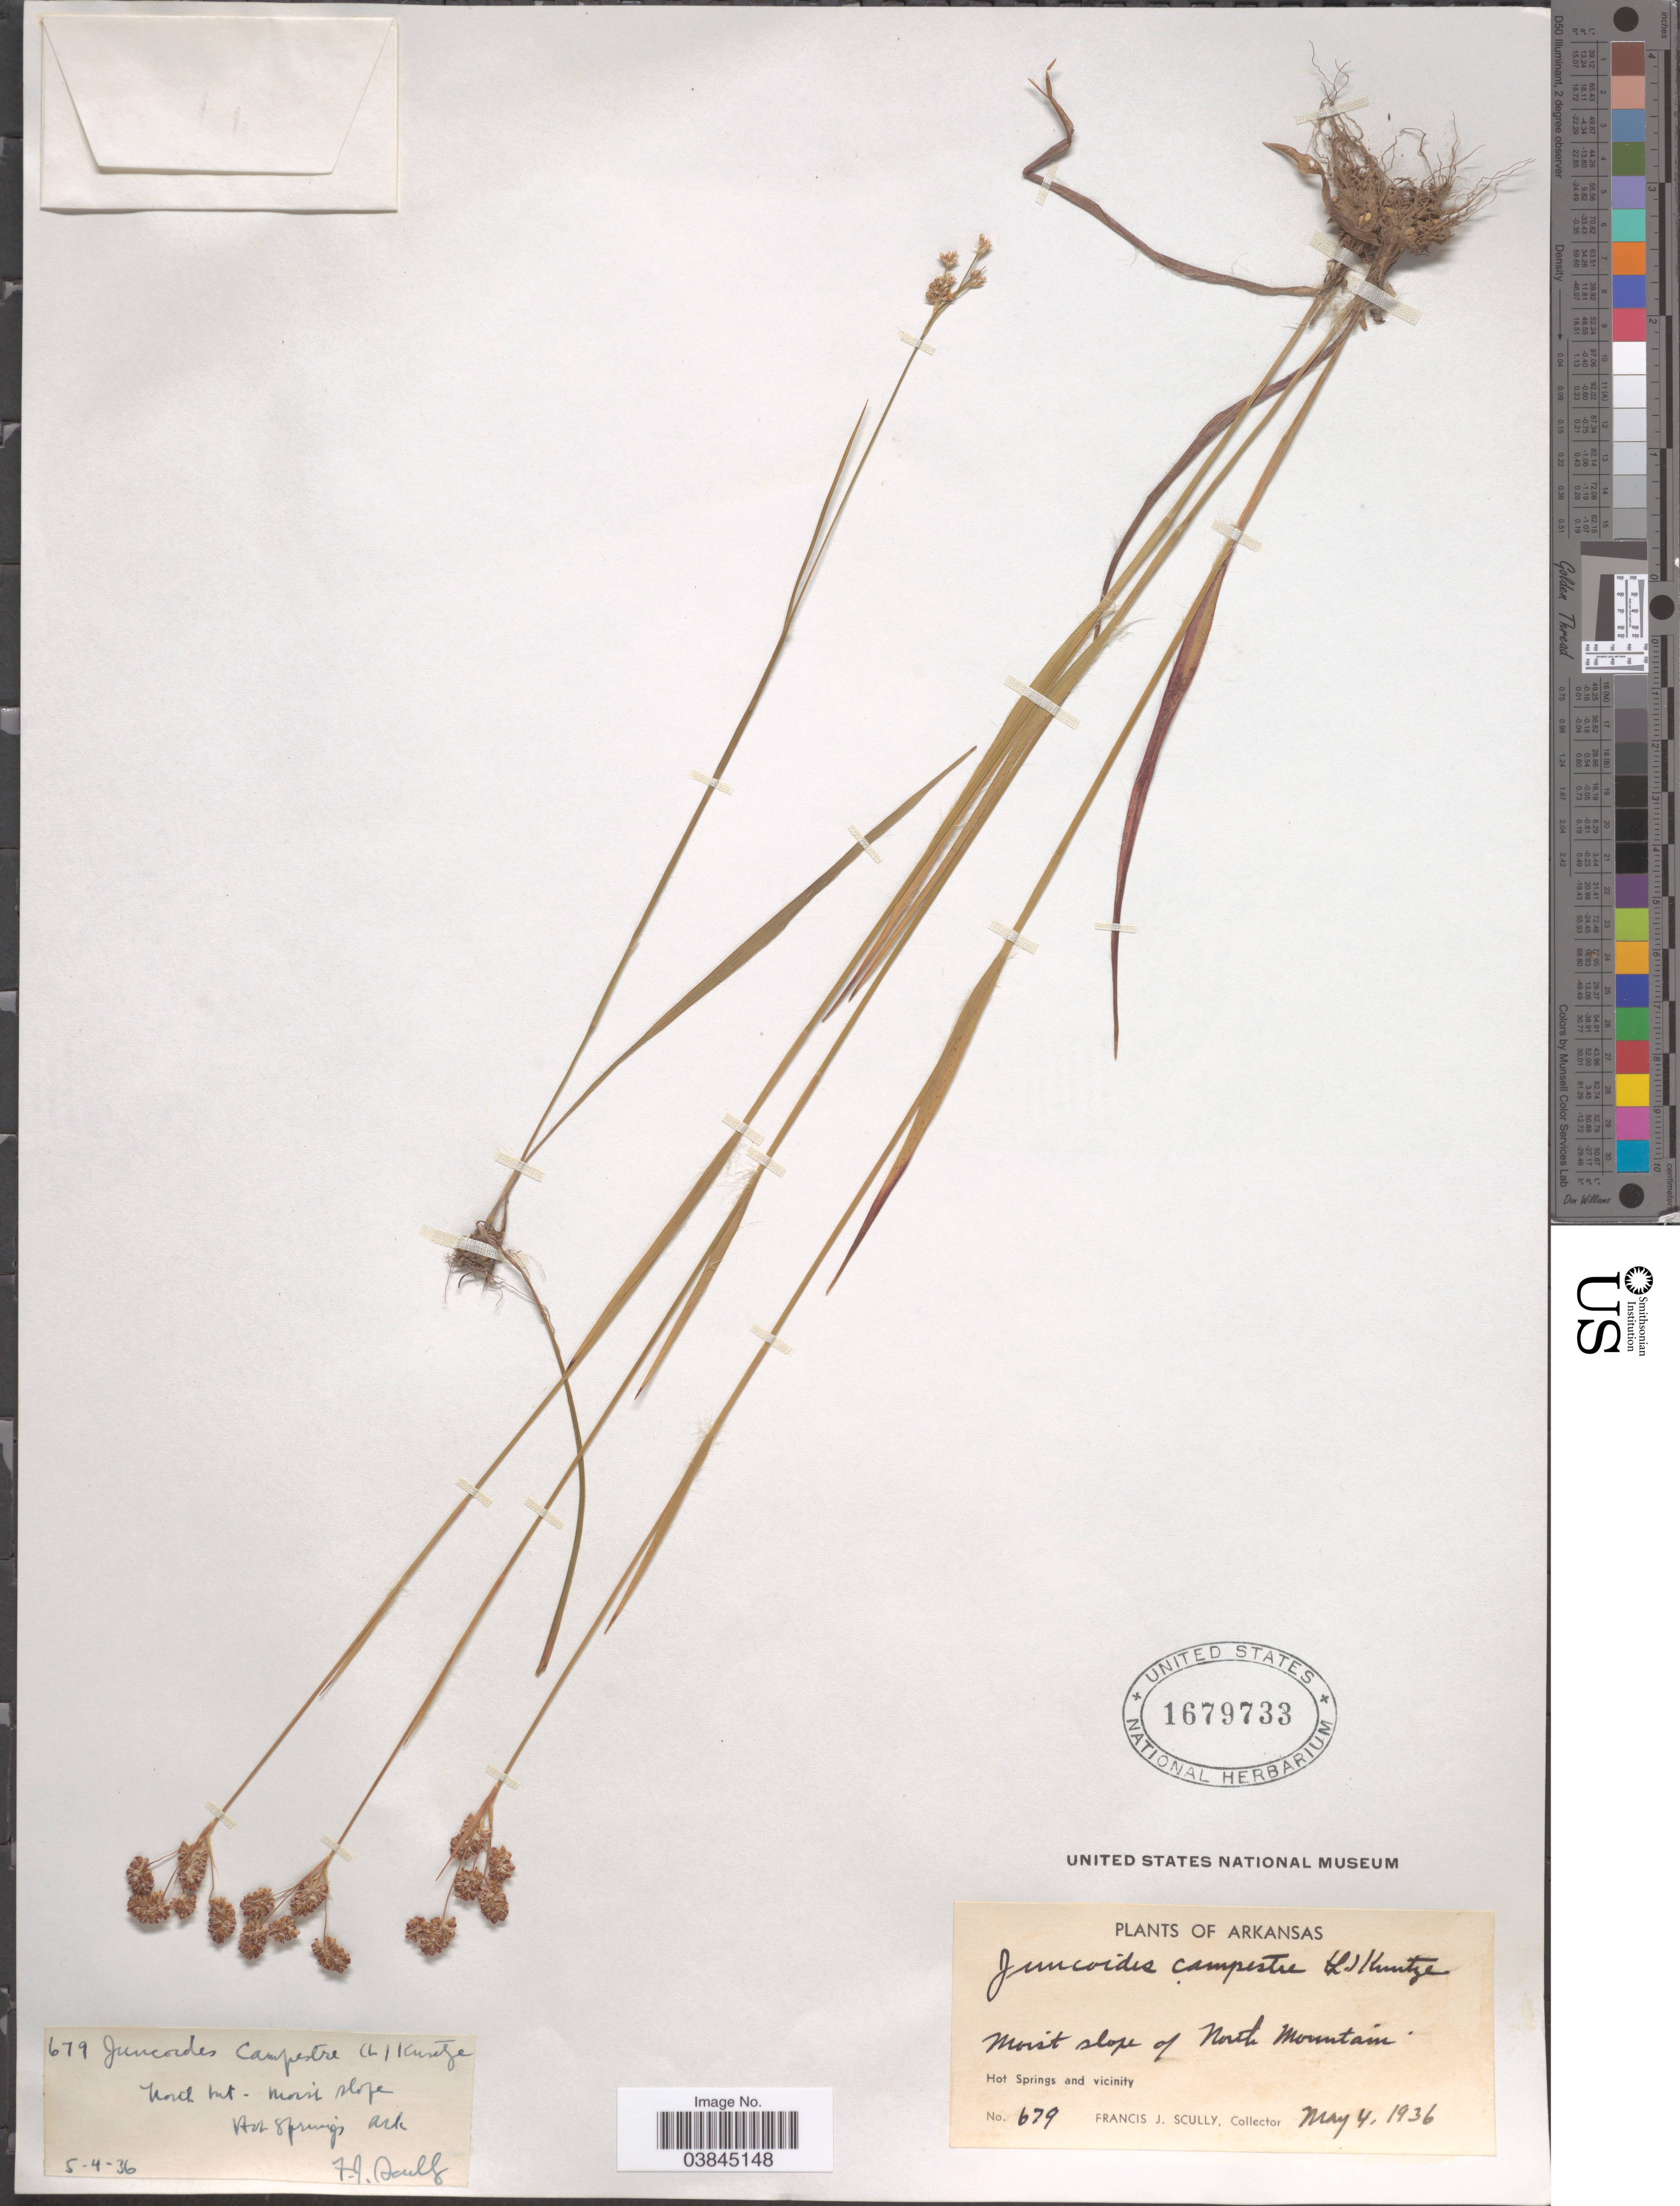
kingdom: Plantae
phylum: Tracheophyta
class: Liliopsida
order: Poales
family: Juncaceae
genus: Luzula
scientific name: Luzula bulbosa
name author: (Alph. Wood) Smyth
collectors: F. J. Scully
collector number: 679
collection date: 1936-05-04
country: United States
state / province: Arkansas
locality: Moist slope of North Mountain. Hot Springs and vicinity.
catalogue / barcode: US 1679733